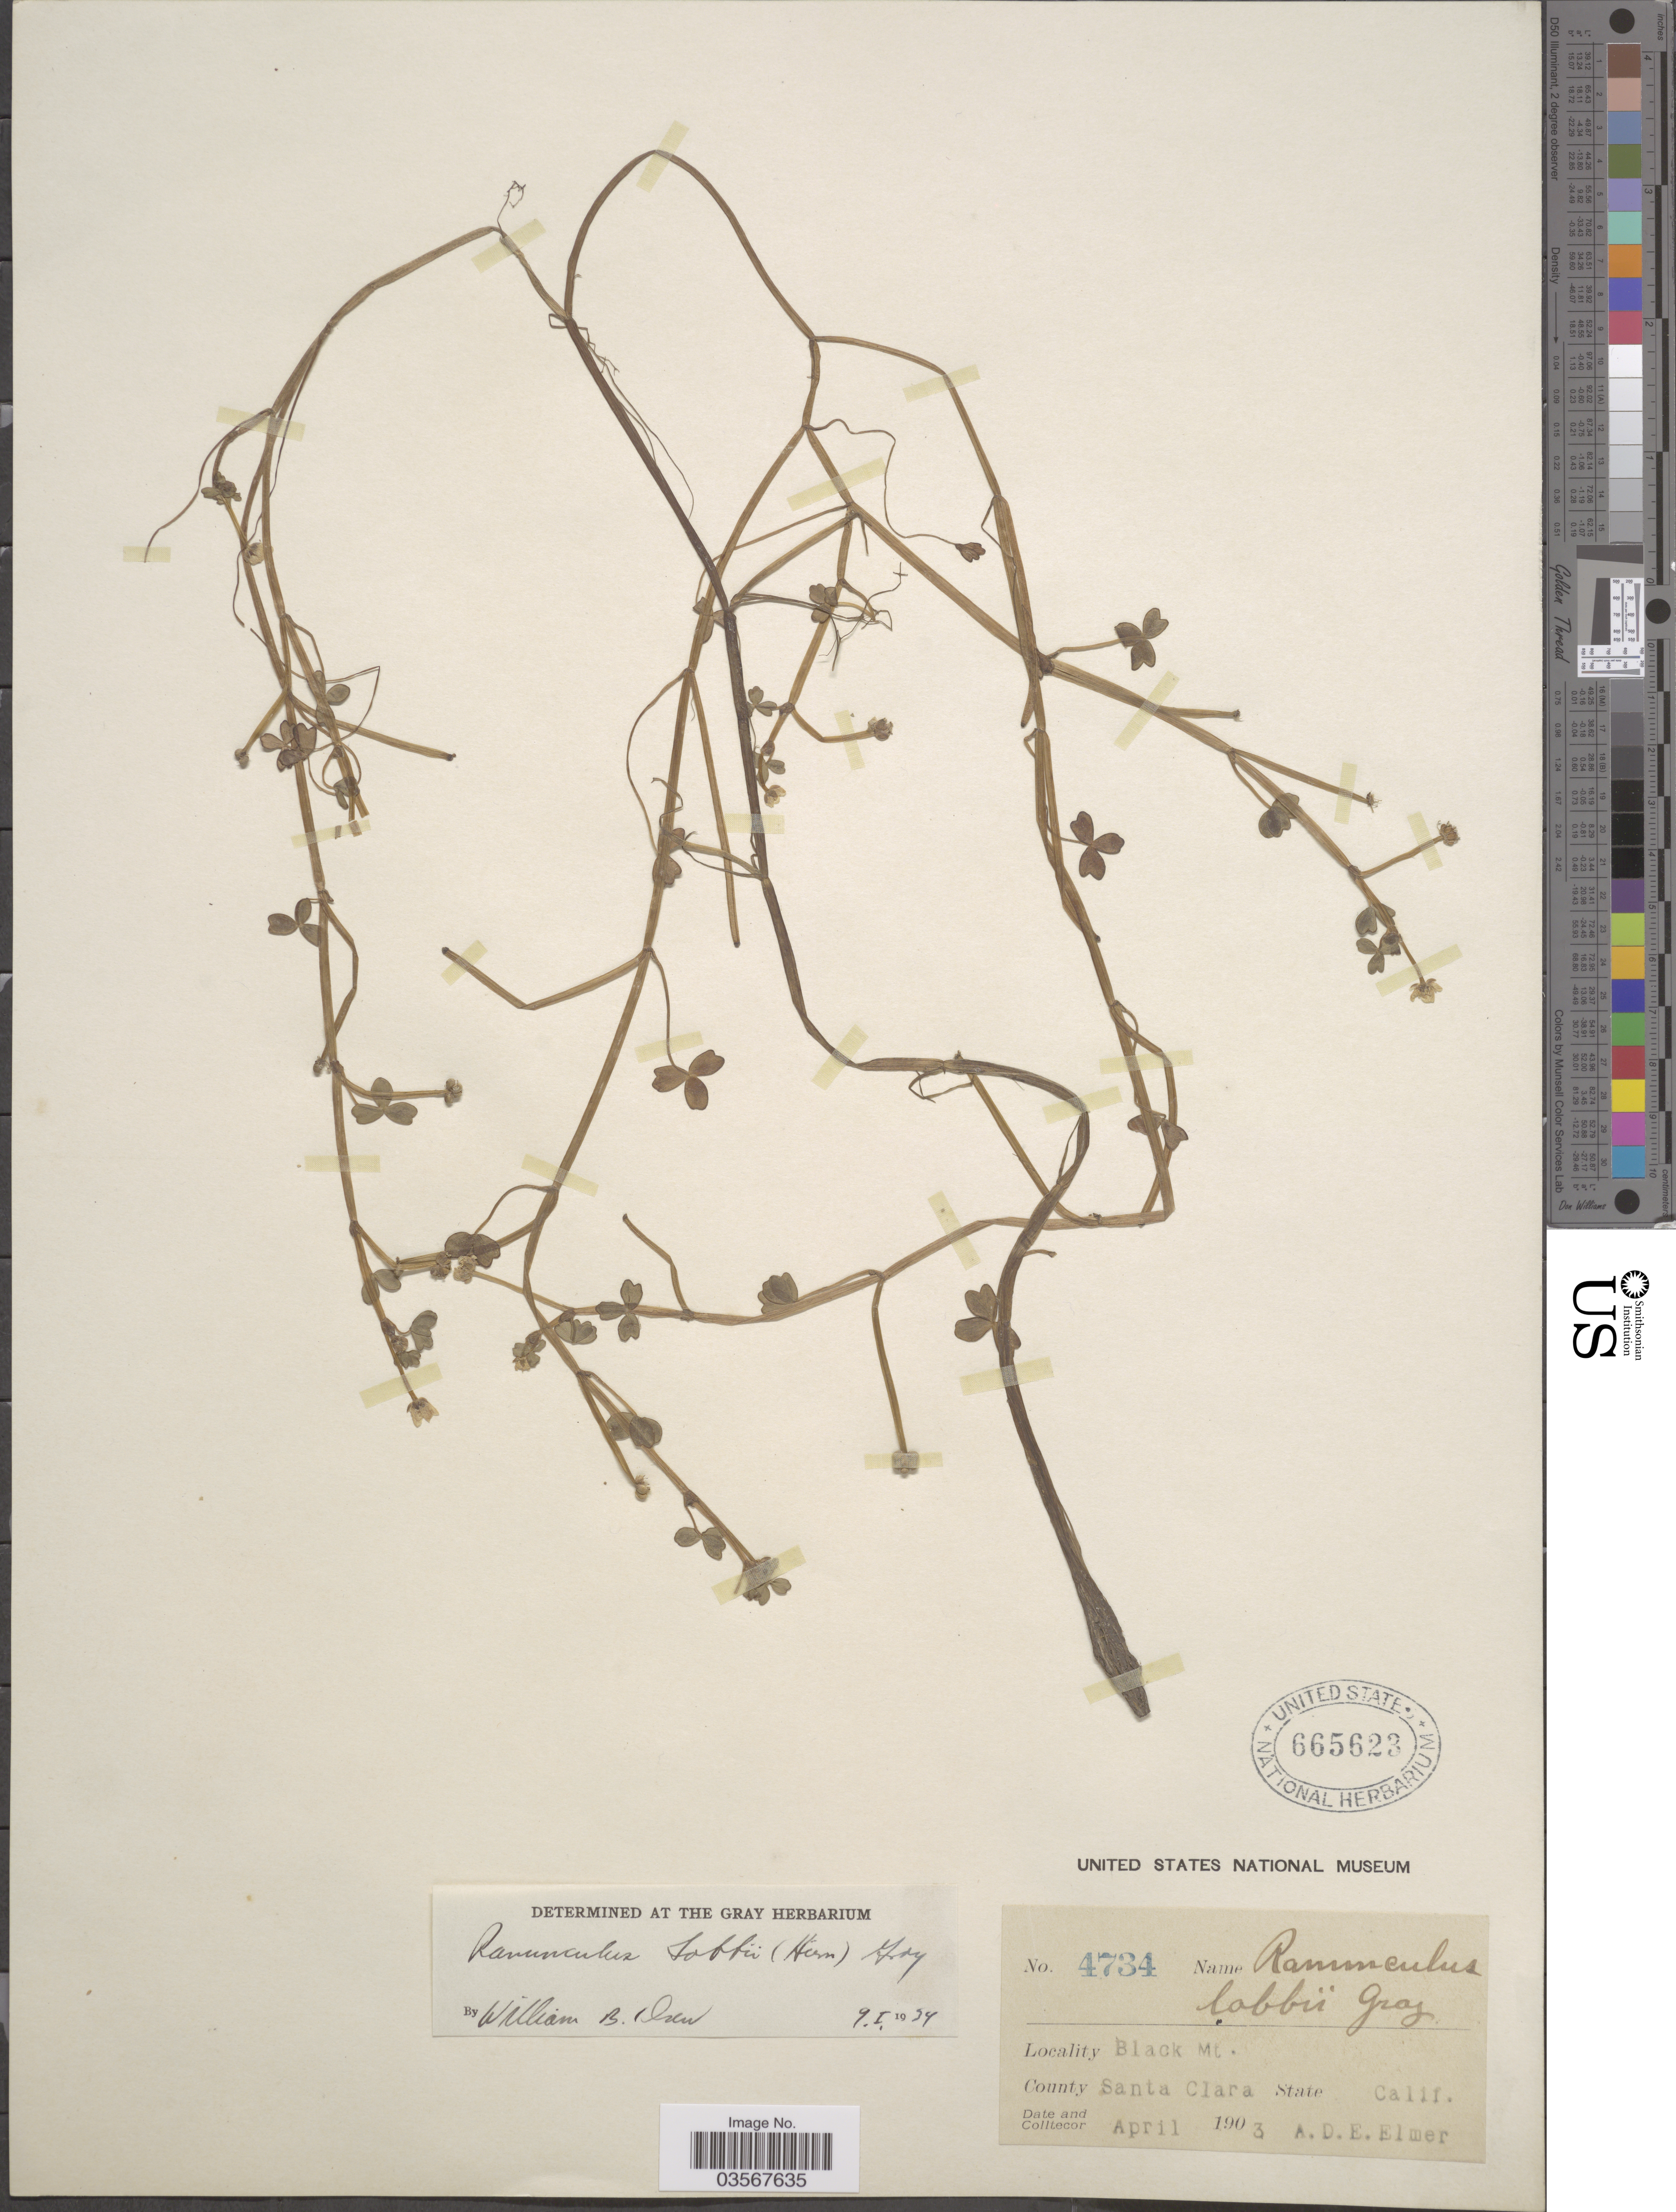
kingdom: Plantae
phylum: Tracheophyta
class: Magnoliopsida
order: Ranunculales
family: Ranunculaceae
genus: Ranunculus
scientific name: Ranunculus lobbii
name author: (Hiern) A. Gray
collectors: A. D. E. Elmer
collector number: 4734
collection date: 1903-04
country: United States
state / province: California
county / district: Santa Clara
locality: Black Mt. County Santa Clara.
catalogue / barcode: US 665623